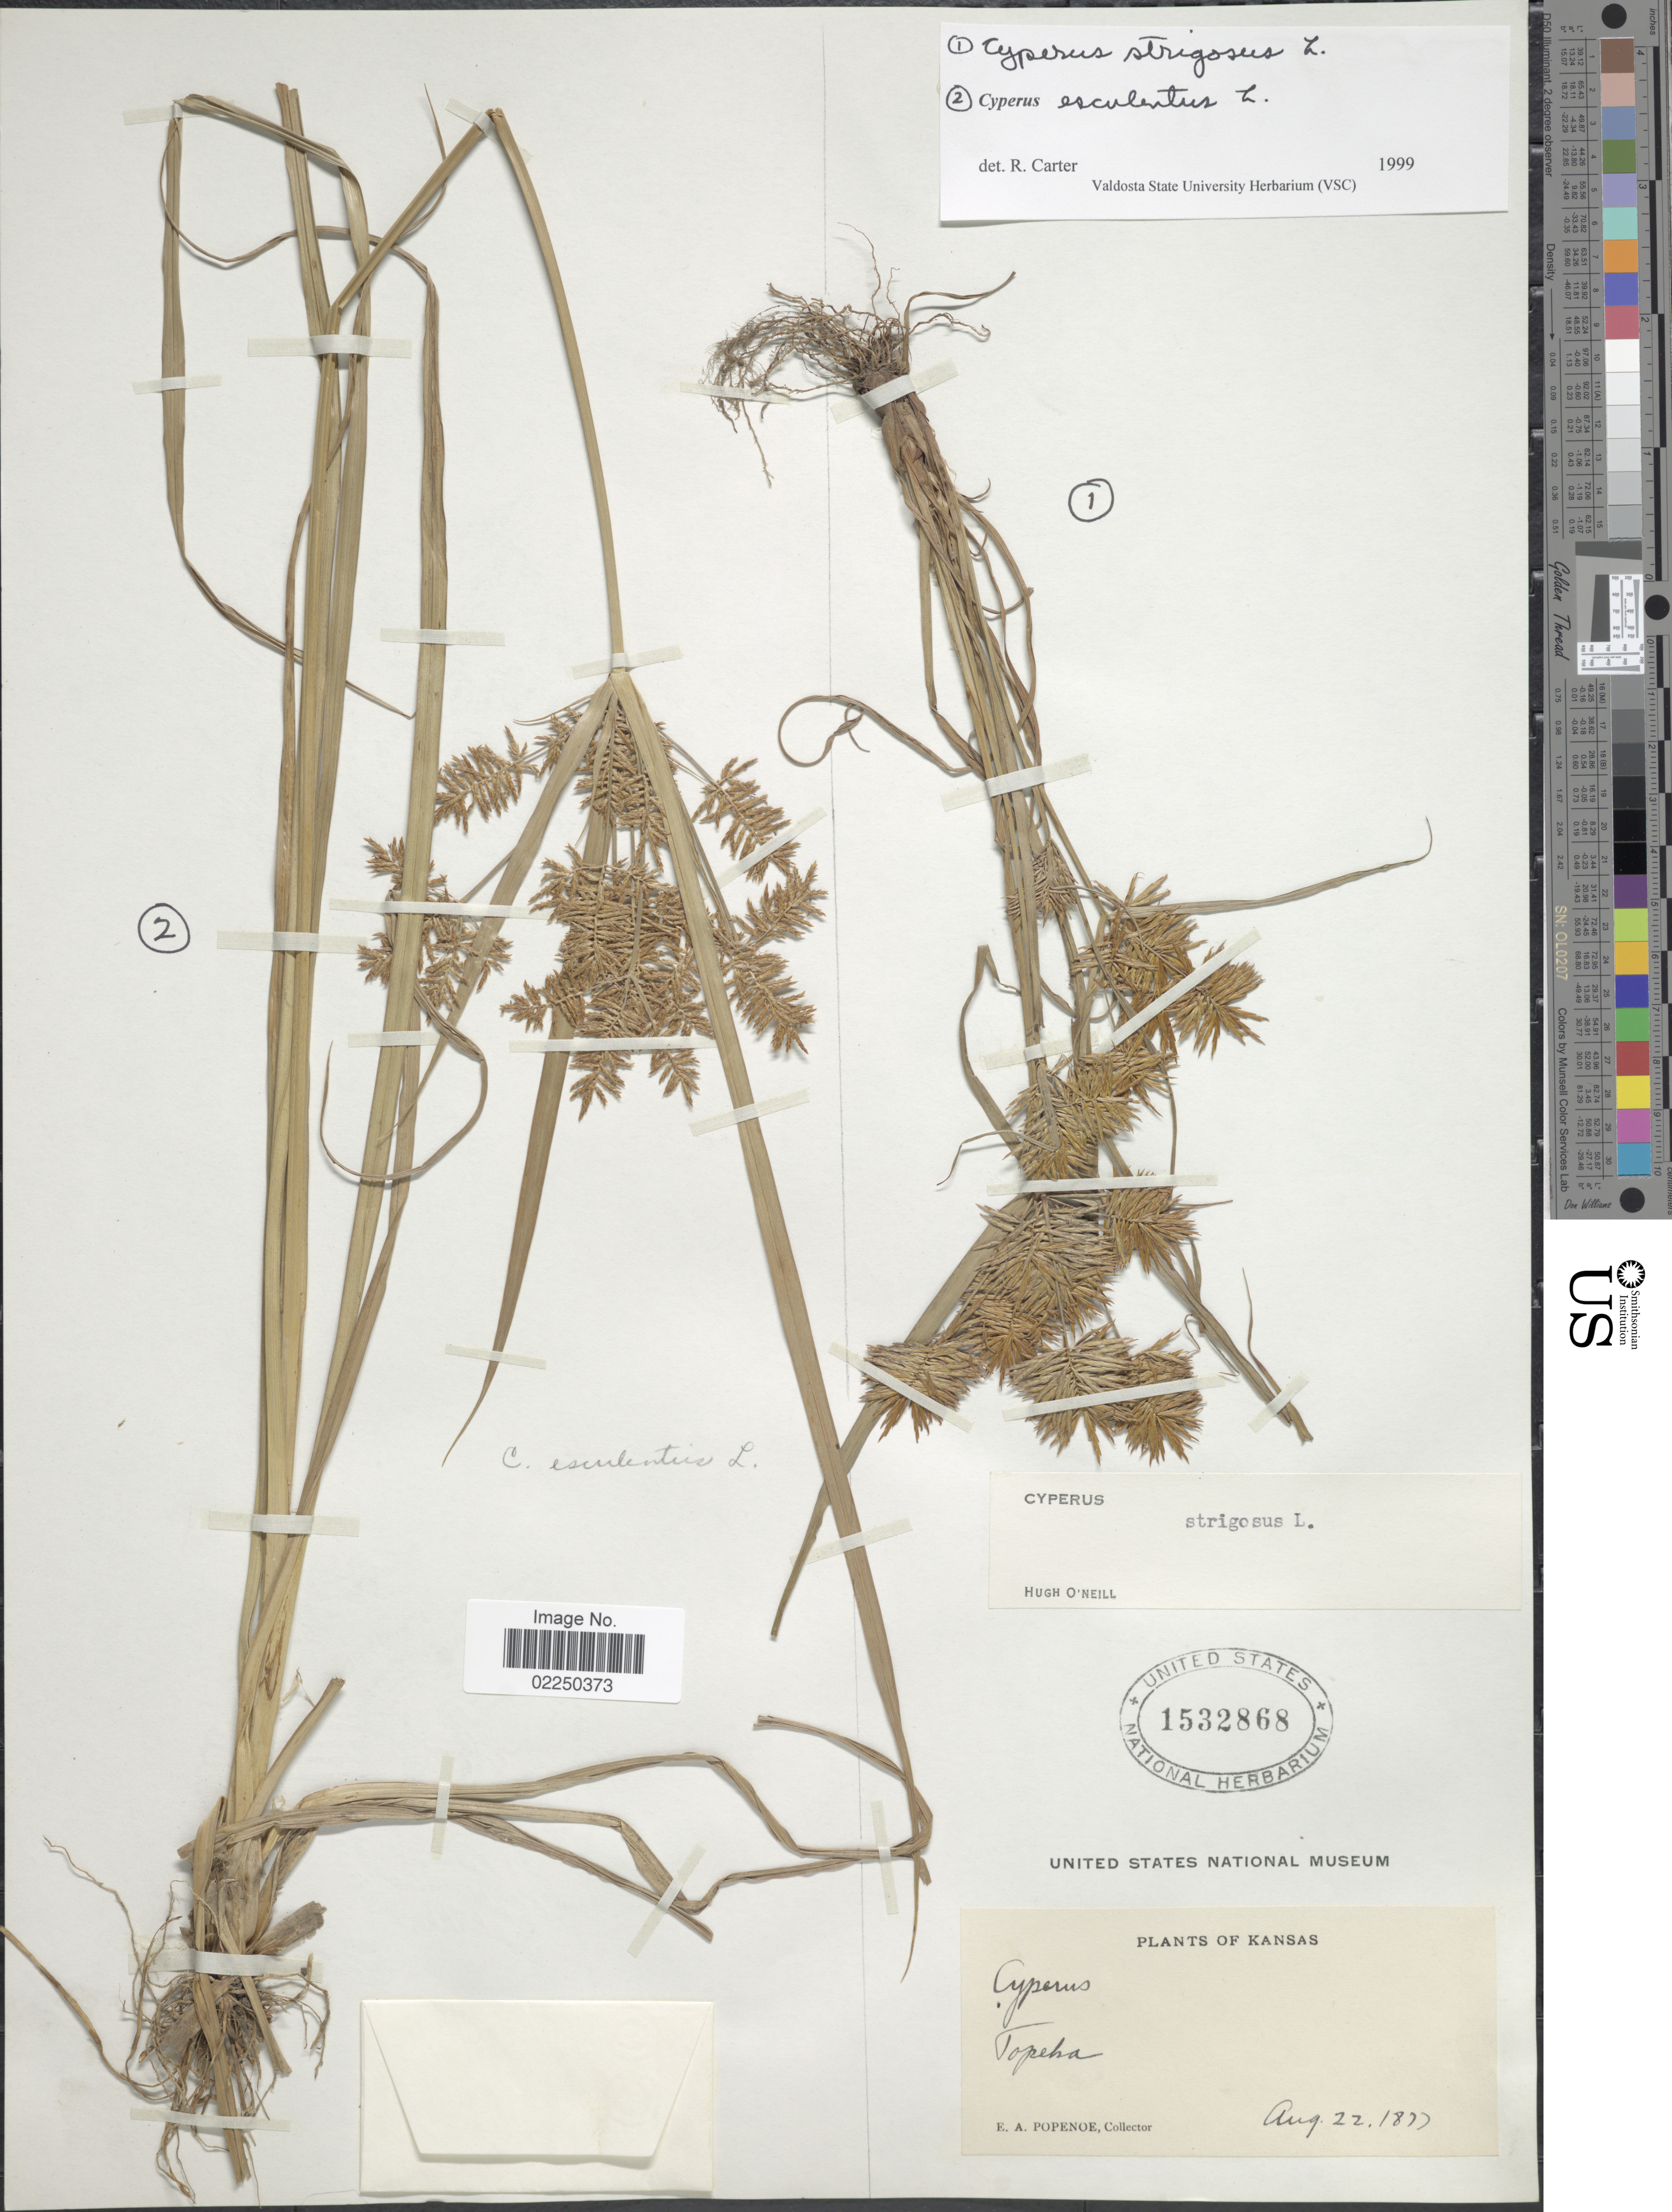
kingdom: Plantae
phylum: Tracheophyta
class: Liliopsida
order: Poales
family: Cyperaceae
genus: Cyperus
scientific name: Cyperus strigosus L.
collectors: E. A. Popenoe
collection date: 1877-08-22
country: United States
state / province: Kansas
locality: Topeka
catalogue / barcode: US 1532868